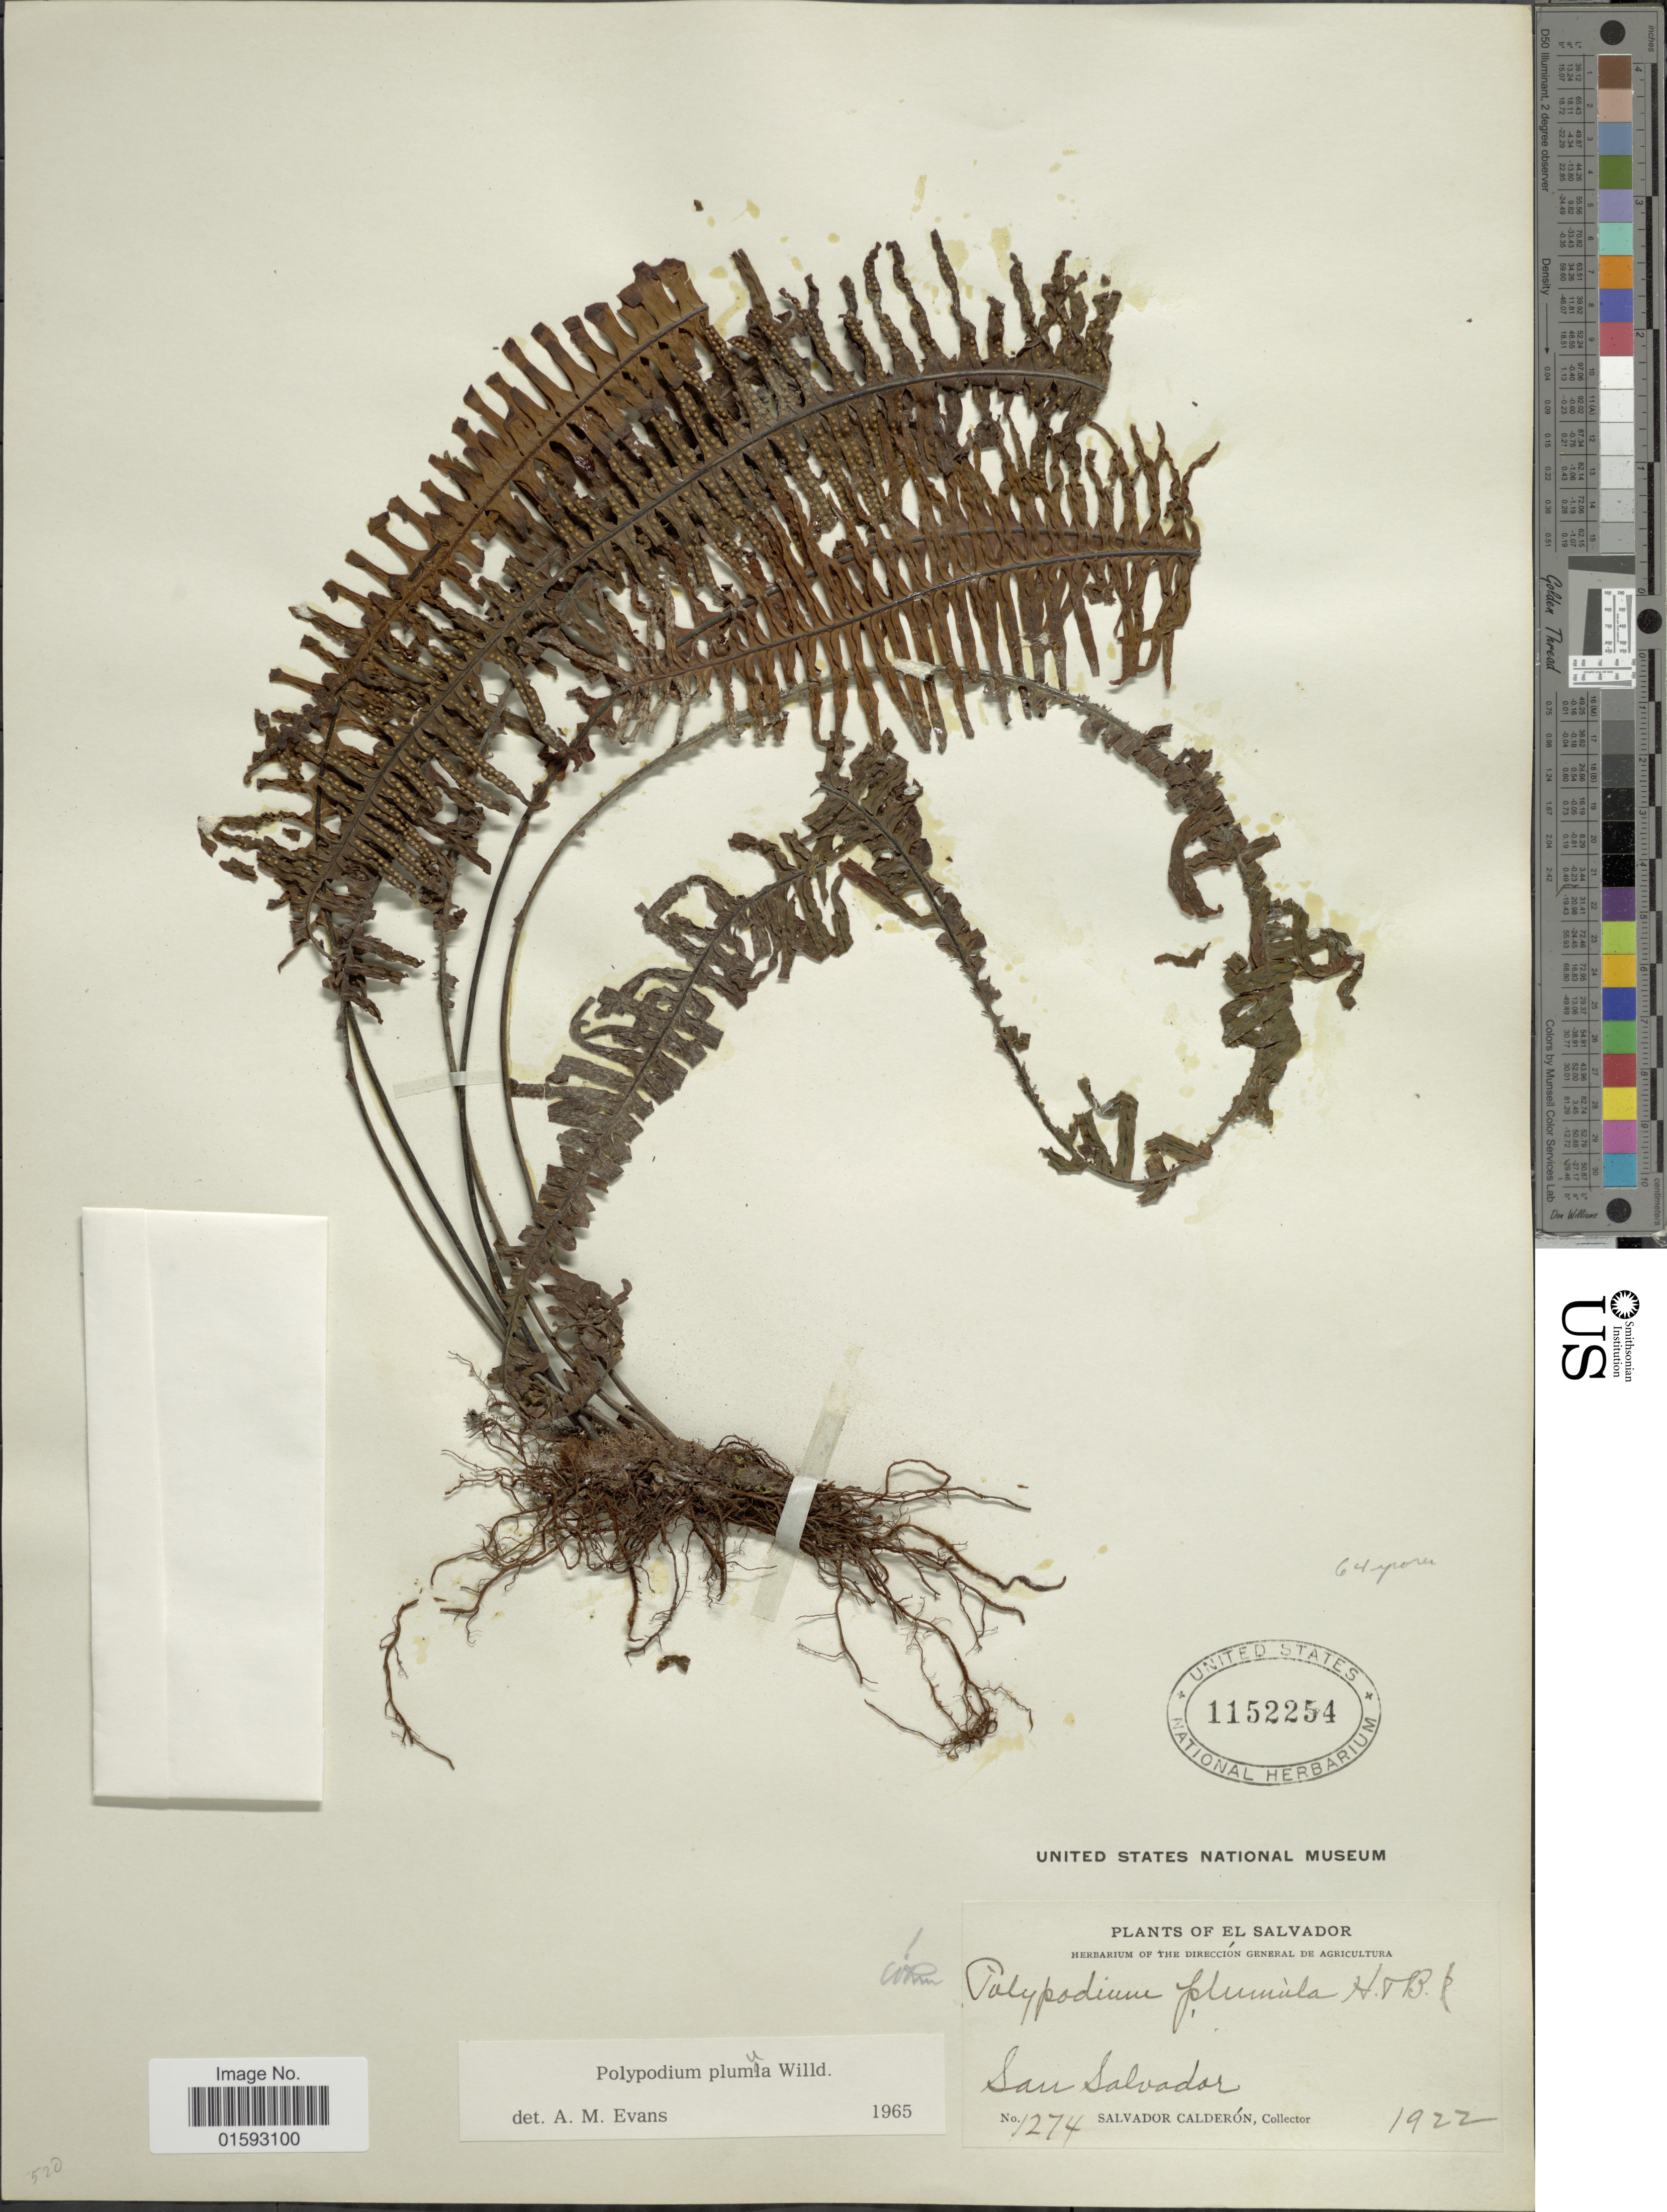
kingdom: Plantae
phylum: Tracheophyta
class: Polypodiopsida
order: Polypodiales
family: Polypodiaceae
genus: Pecluma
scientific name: Pecluma plumula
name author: (Humb. & Bonpl. ex Willd.) M.G. Price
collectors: S. Calderón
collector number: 1274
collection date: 1922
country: El Salvador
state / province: San Salvador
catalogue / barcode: US 1152254